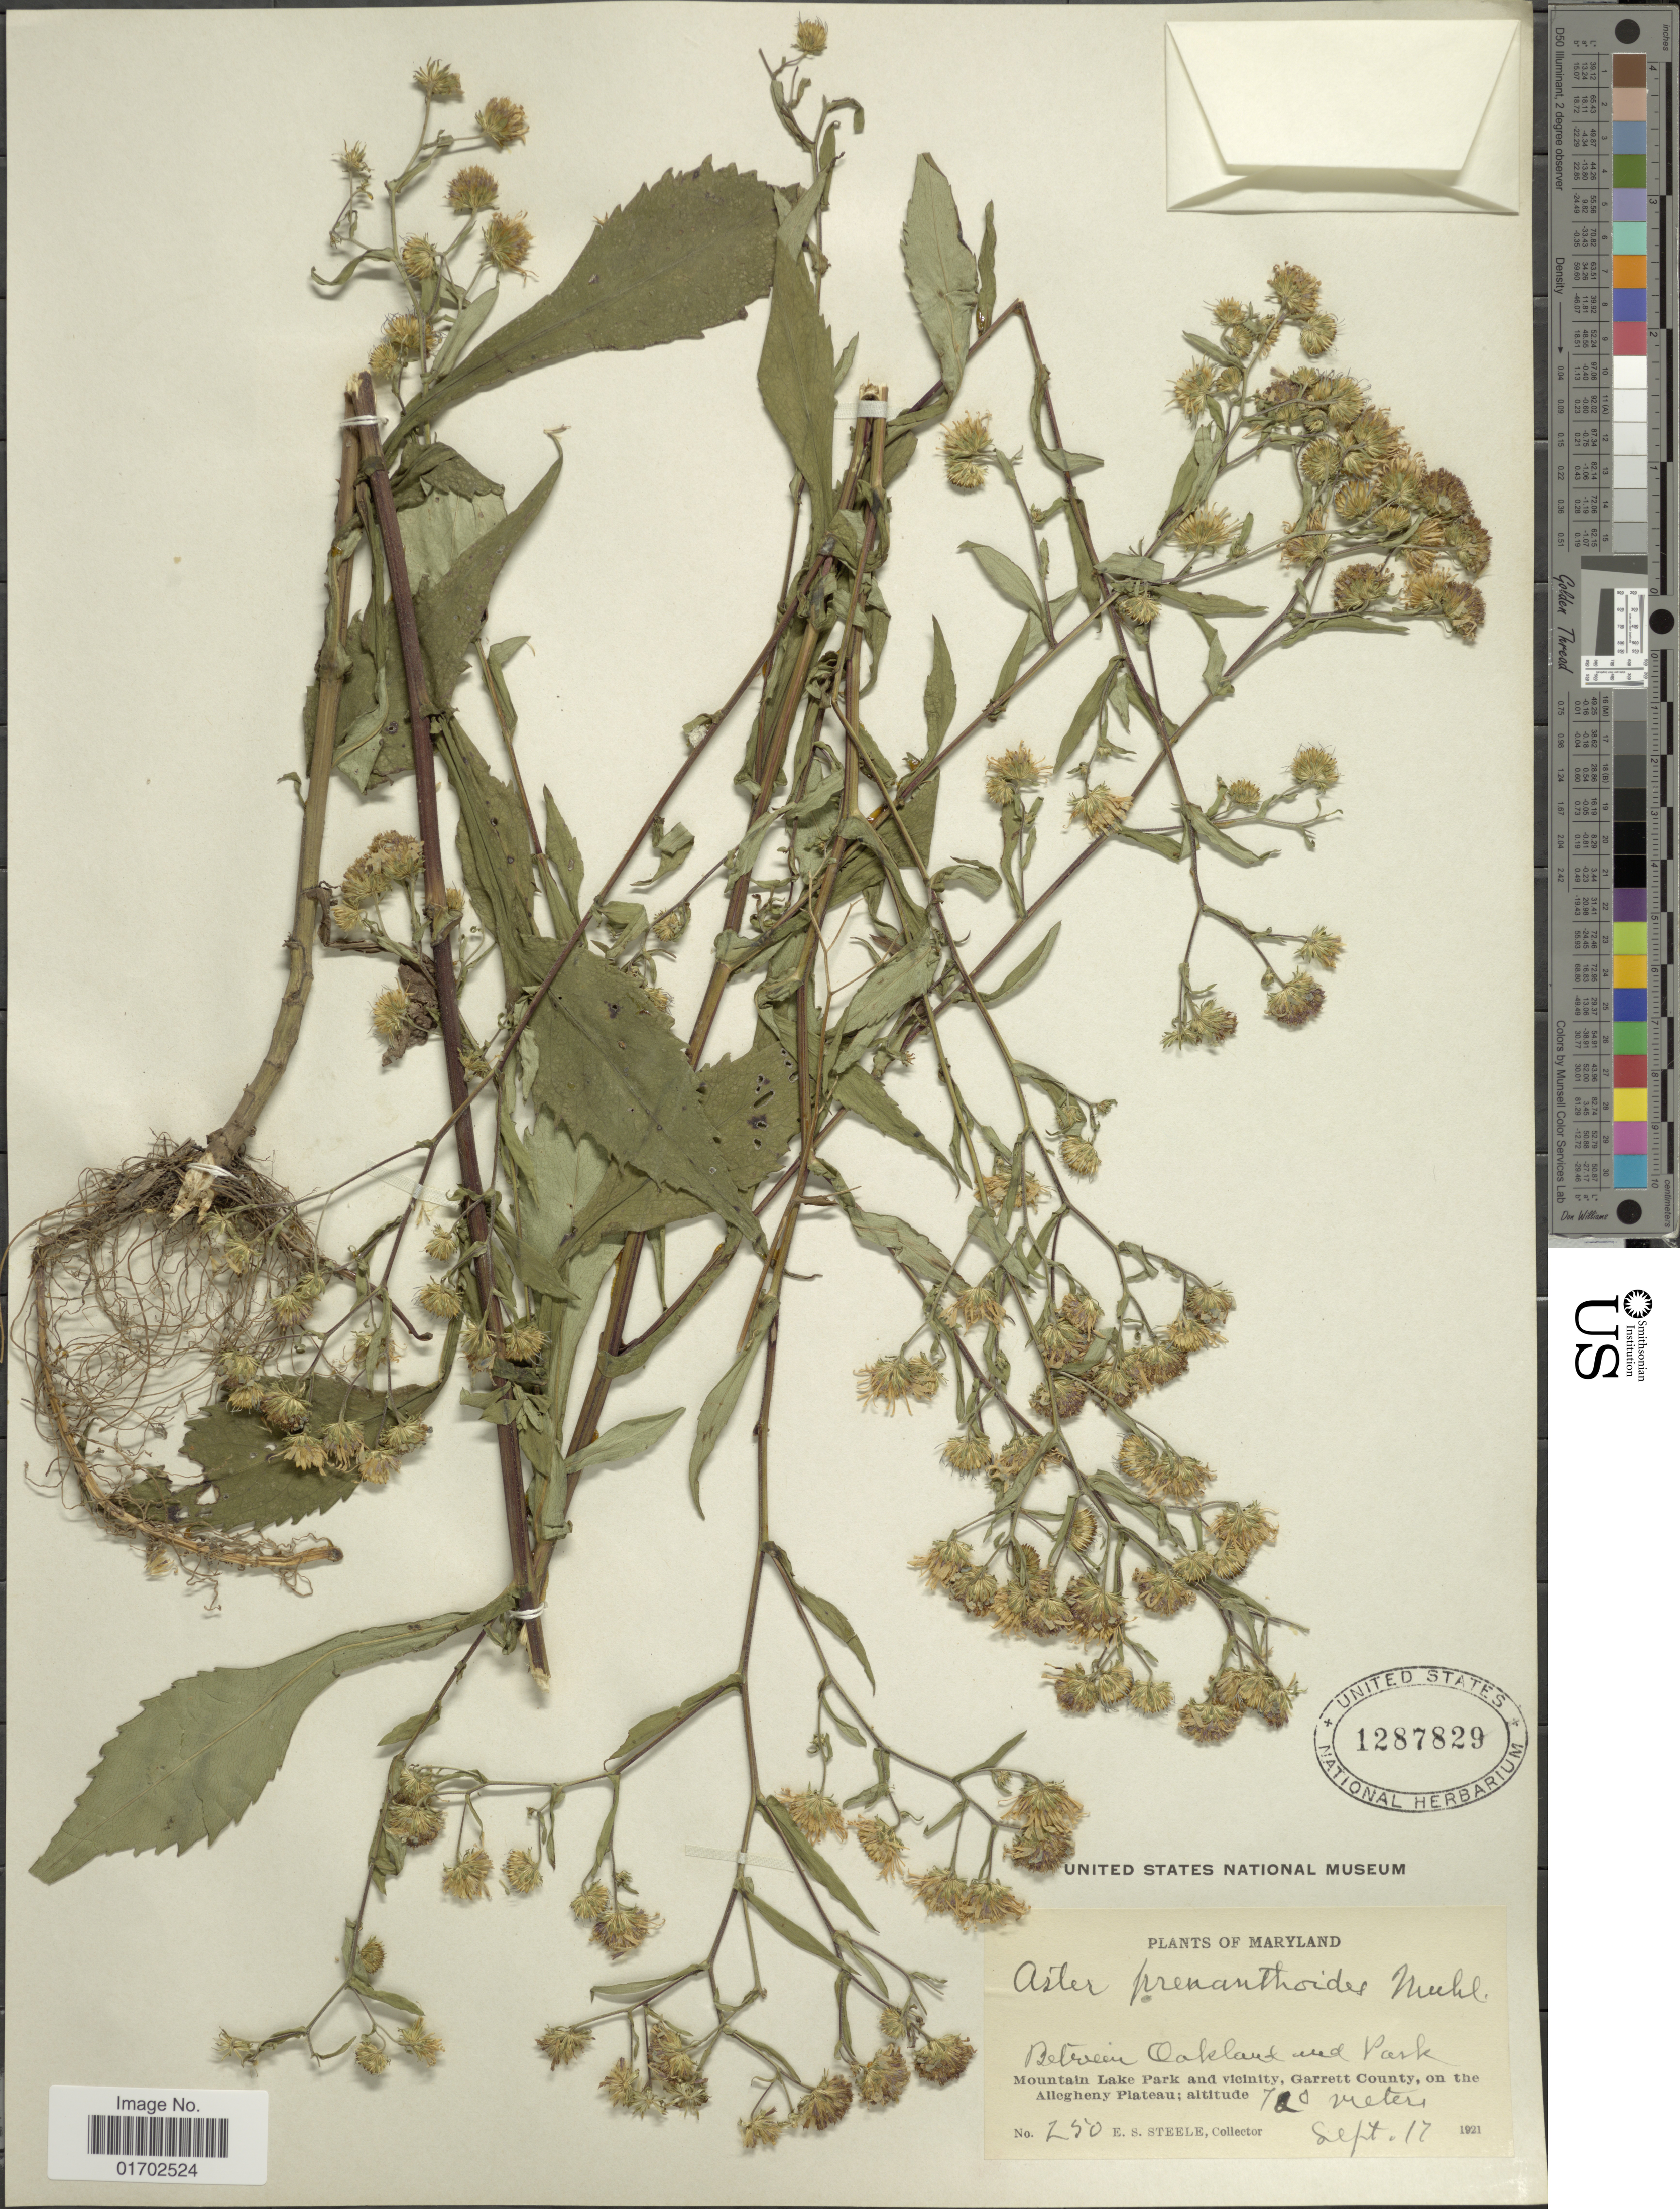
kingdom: Plantae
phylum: Tracheophyta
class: Magnoliopsida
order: Asterales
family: Asteraceae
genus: Symphyotrichum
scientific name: Symphyotrichum prenanthoides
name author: (Muhl. ex Willd.) G.L. Nesom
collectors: E. Steele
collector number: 250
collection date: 1921-09-17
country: United States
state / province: Maryland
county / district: Garrett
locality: Maryland. Between Oakland and Park. Mountain Lake Park and vicinity, Garrett County, on the Allegheny Plateau.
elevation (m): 720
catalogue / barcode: US 1287829